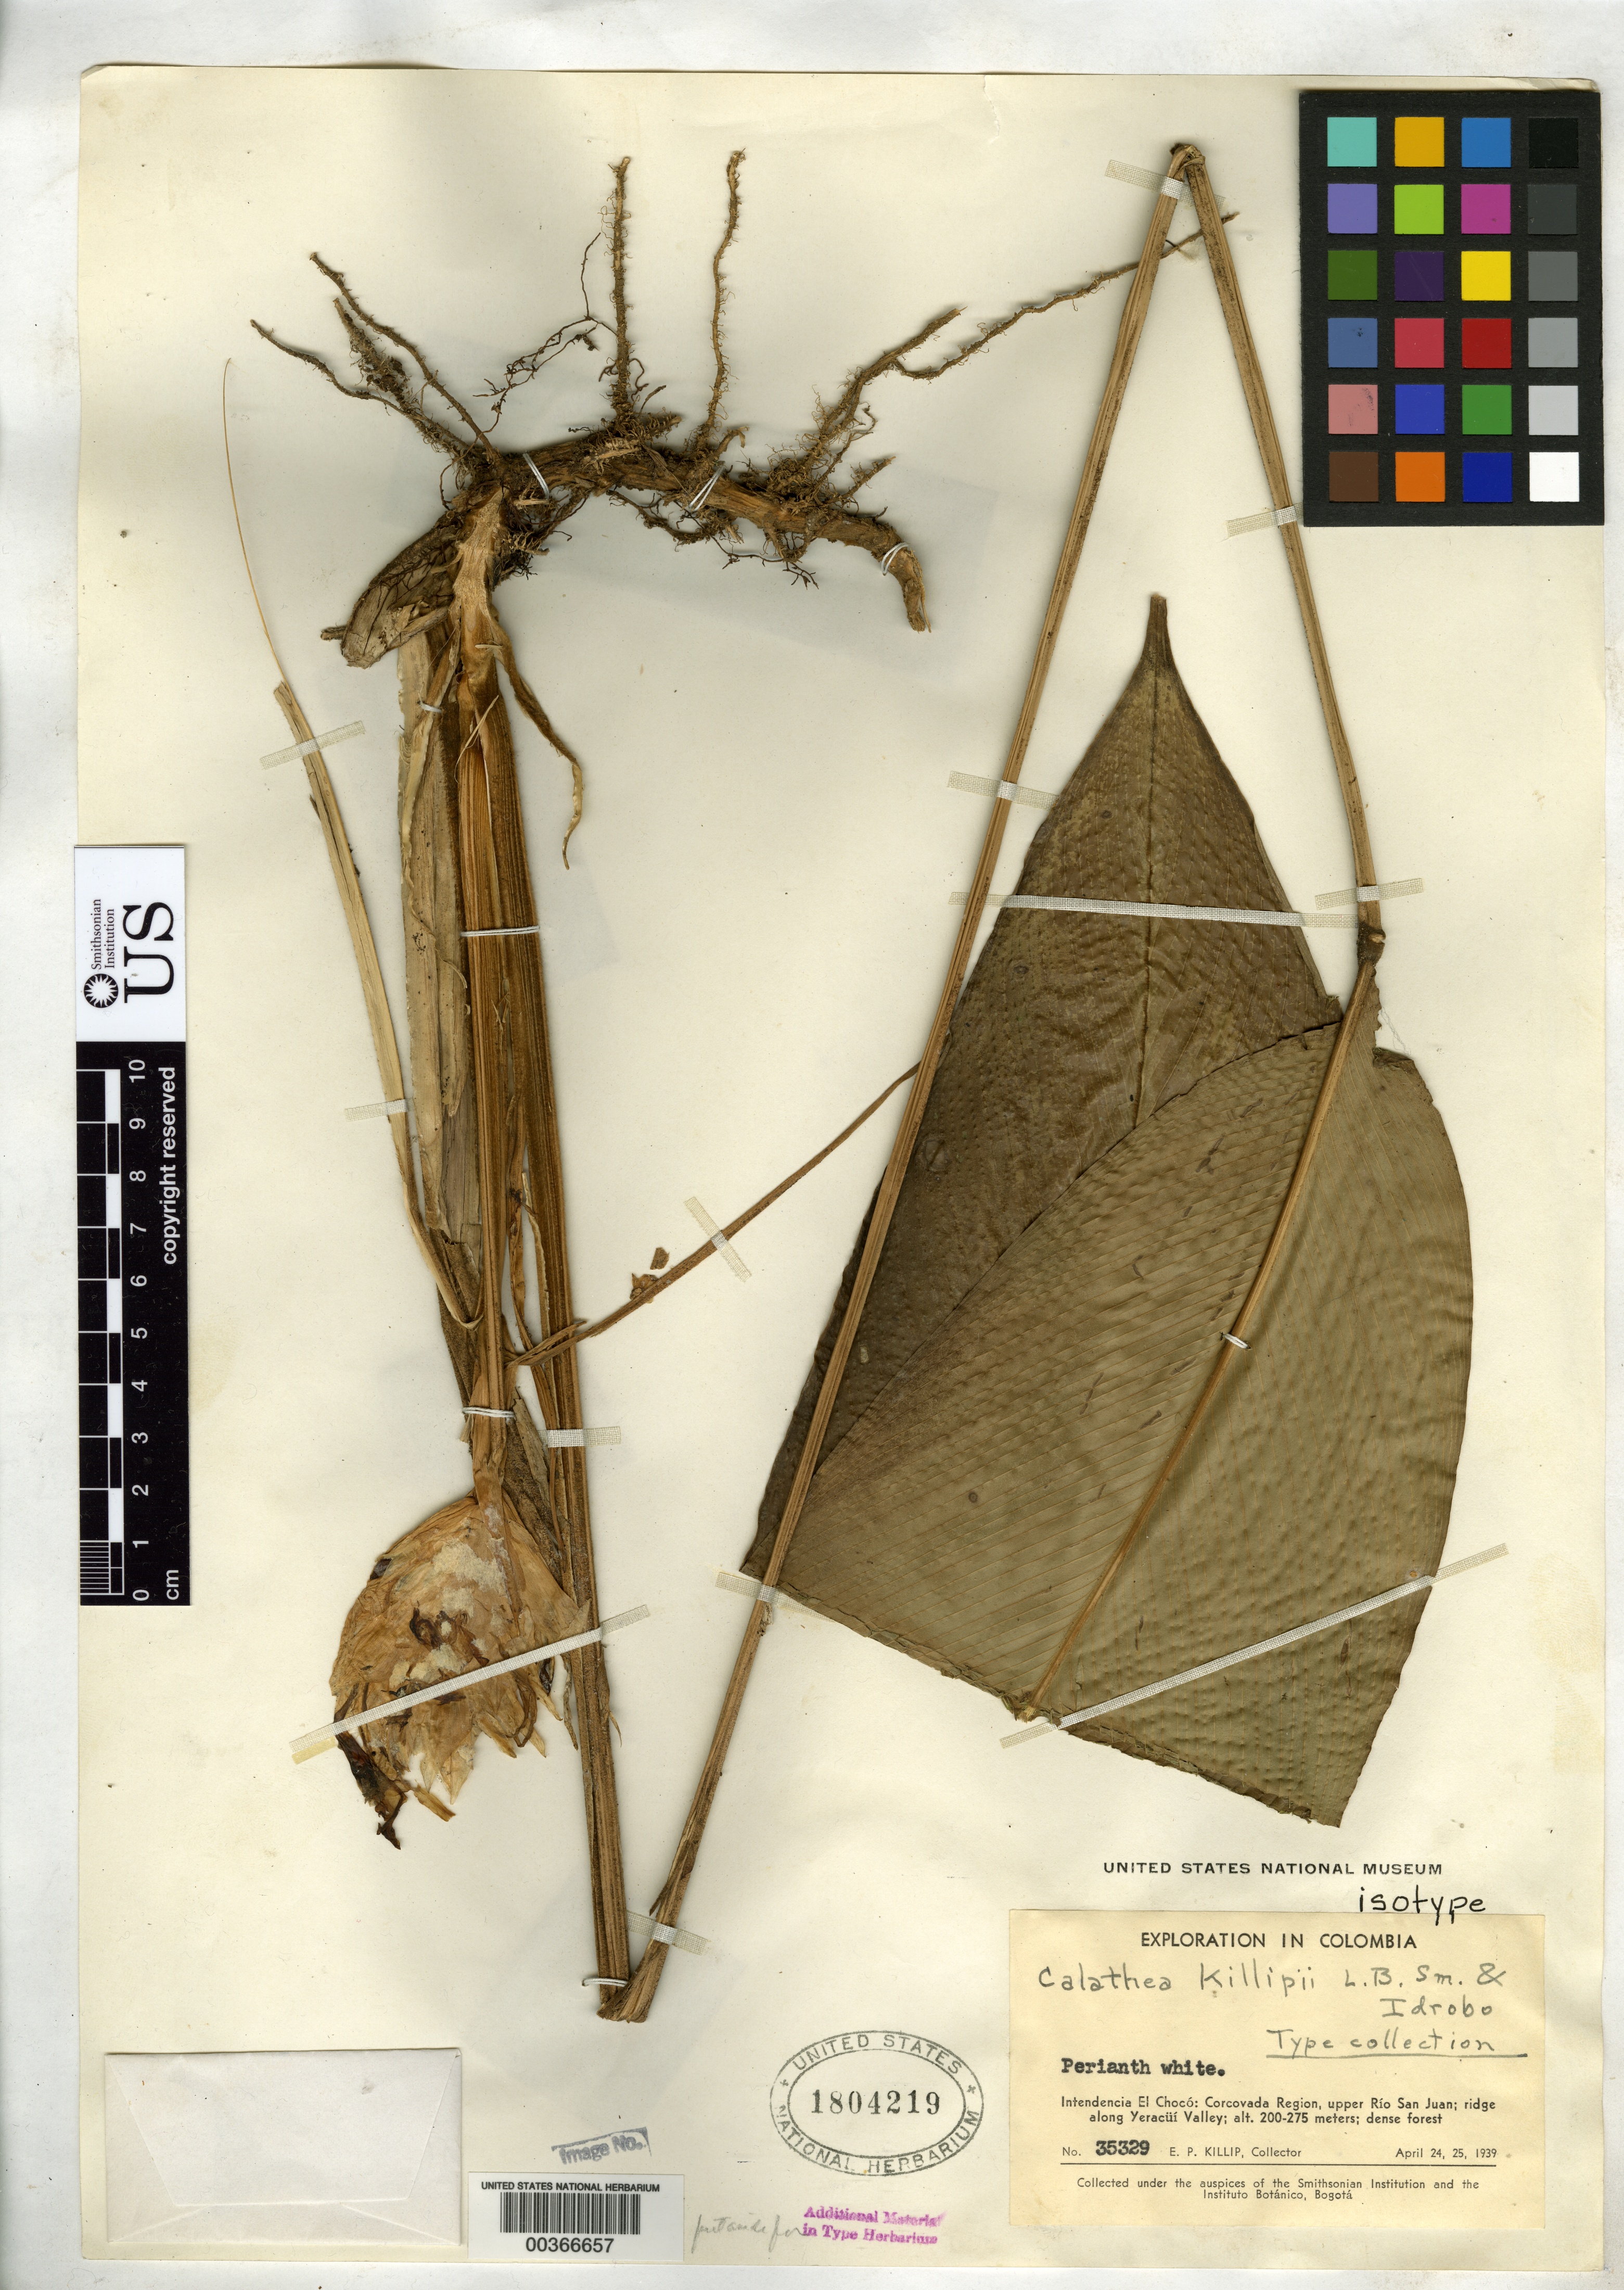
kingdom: Plantae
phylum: Tracheophyta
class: Liliopsida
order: Zingiberales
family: Marantaceae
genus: Calathea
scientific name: Calathea killipii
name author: L.B. Sm. & Idrobo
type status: Isotype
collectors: E. P. Killip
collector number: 35329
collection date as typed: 24 Apr 1939 and 25 Apr 1939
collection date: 1939-04-24,1939-04-25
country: Colombia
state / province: Chocó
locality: Alto Rio San Juan, Valle Yeracui.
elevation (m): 200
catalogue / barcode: US 1804219